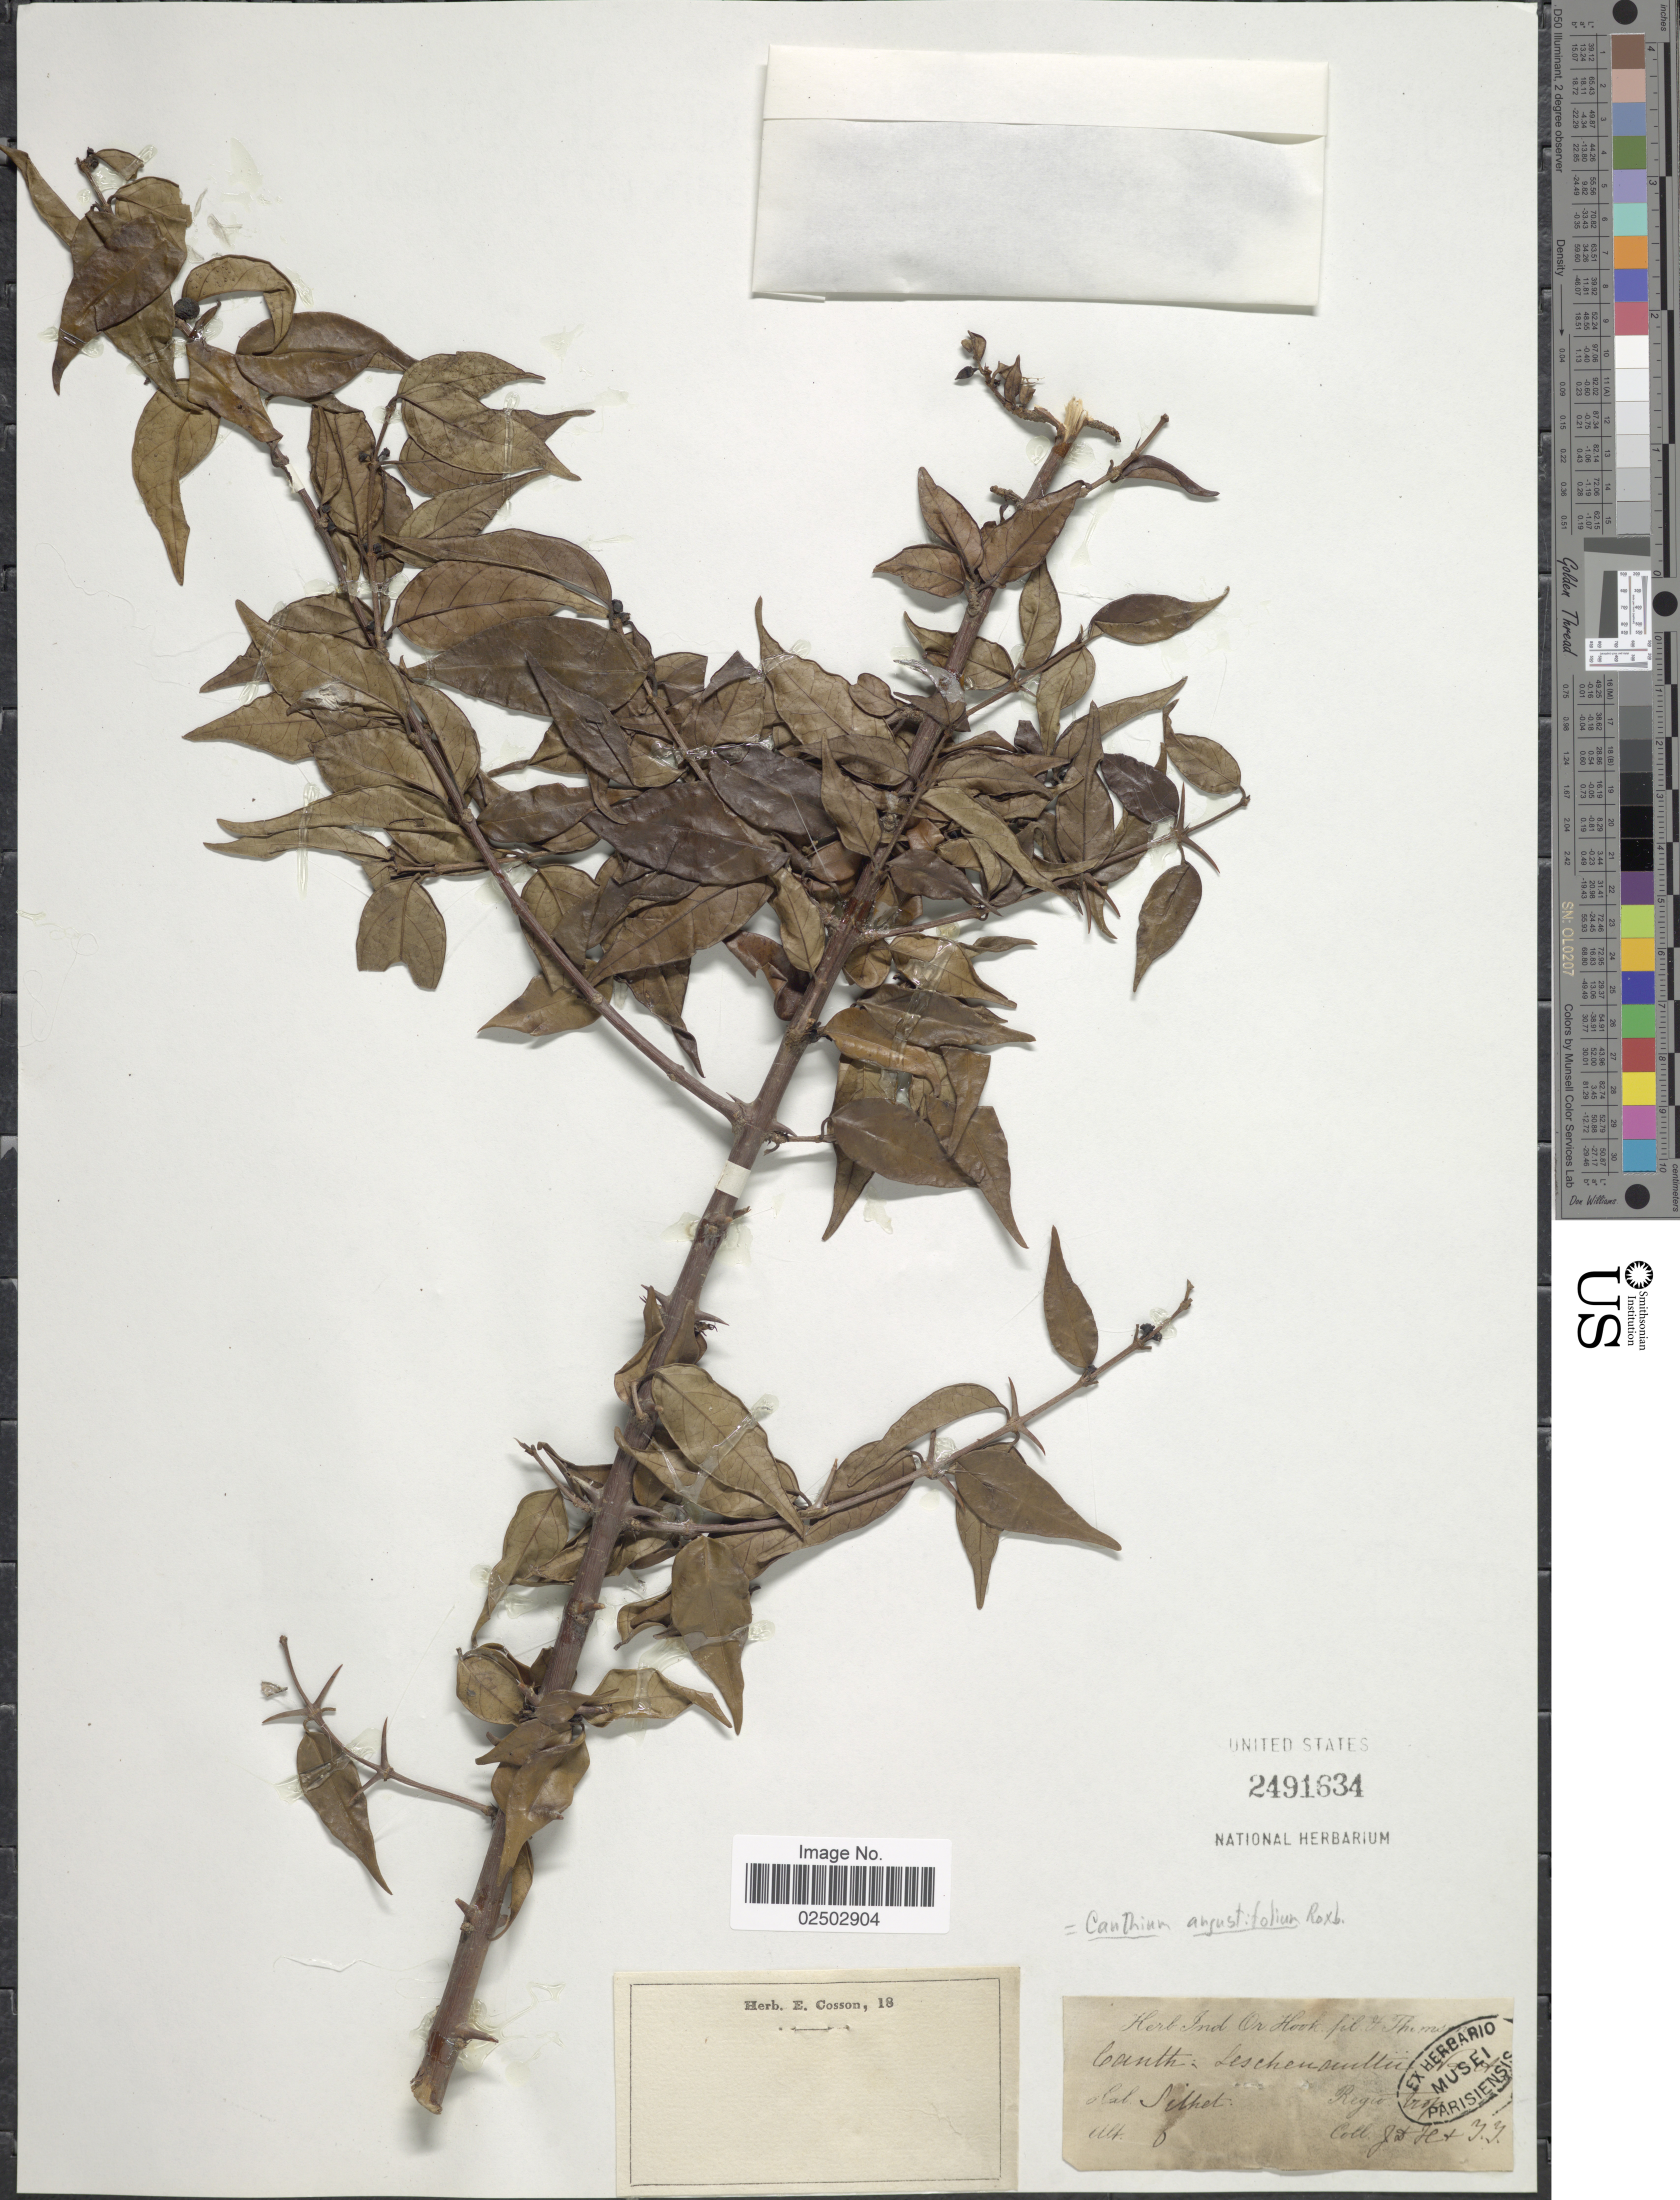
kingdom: Plantae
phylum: Tracheophyta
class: Magnoliopsida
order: Gentianales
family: Rubiaceae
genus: Canthium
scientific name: Canthium angustifolium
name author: Roxb.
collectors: J. D. Hooker & T. Thomson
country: Bangladesh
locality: Silhet, Regio trop.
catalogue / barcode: US 2491634